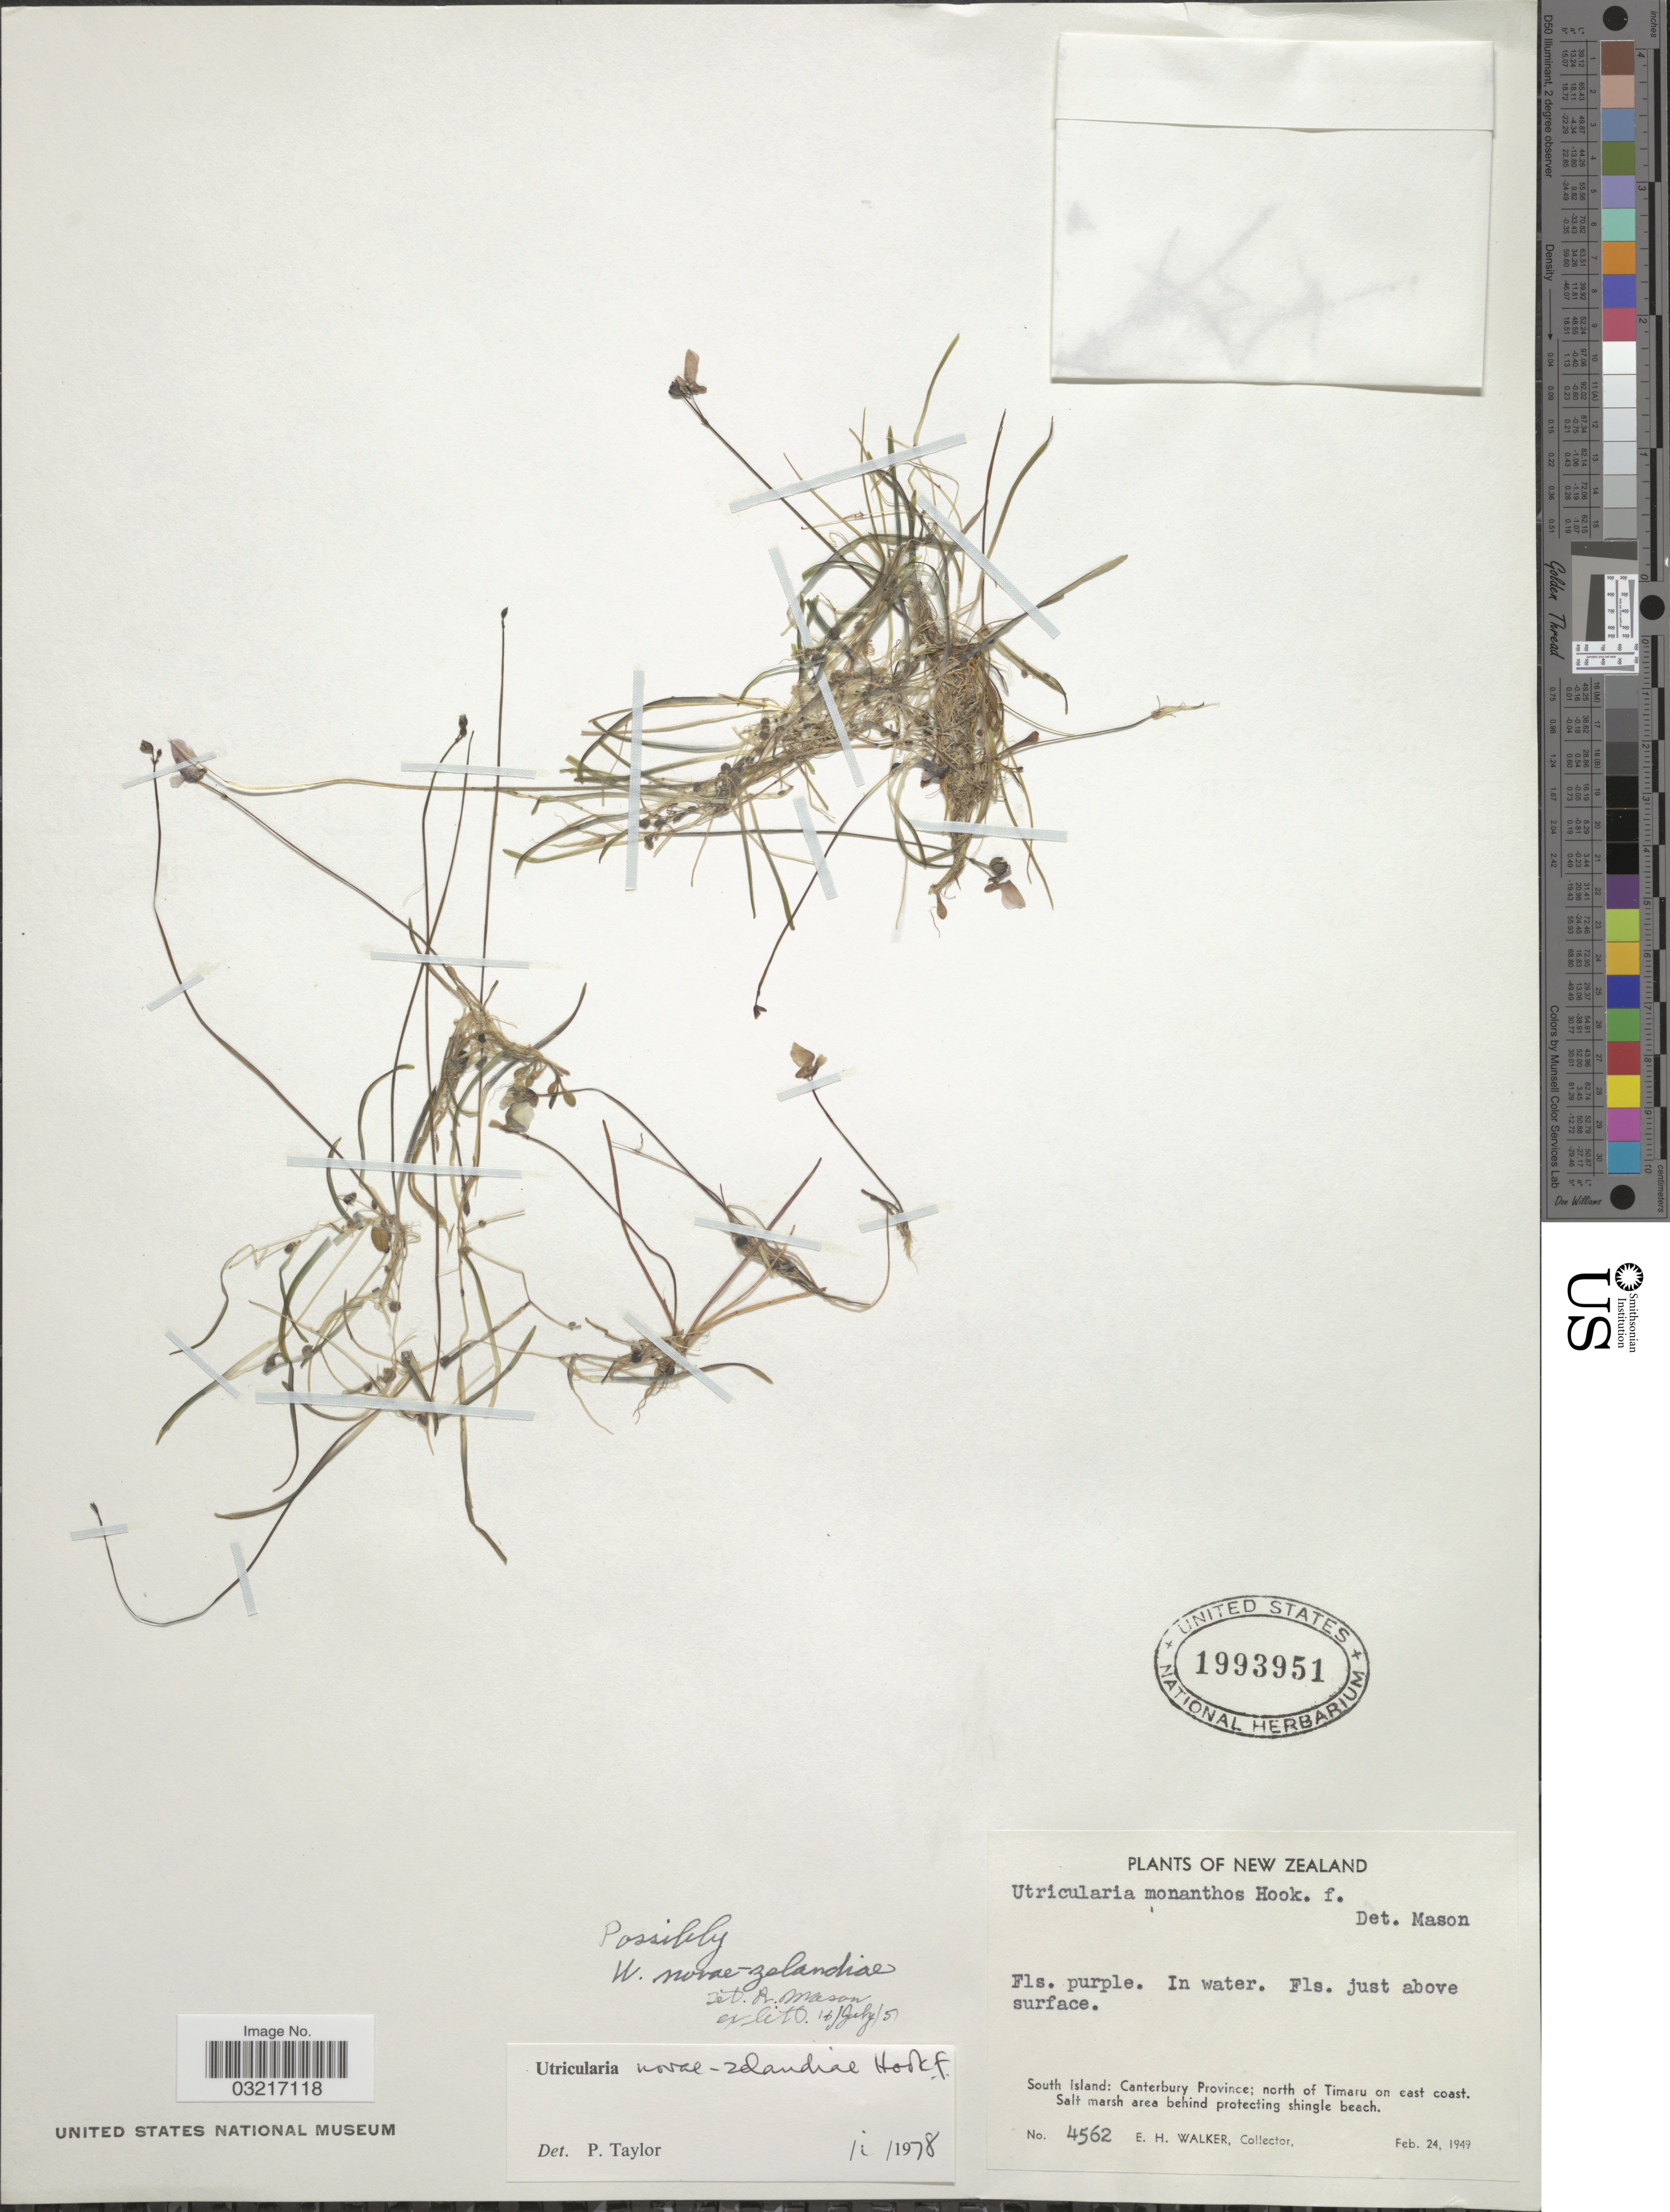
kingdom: Plantae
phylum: Tracheophyta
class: Magnoliopsida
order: Lamiales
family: Lentibulariaceae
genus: Utricularia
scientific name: Utricularia novae-zelandiae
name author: Hook. f.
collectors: E. H. Walker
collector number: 4562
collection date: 1949-02-24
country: New Zealand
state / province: Canterbury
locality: South Island: north of Timaru on east coast. Salt marsh area behind protecting shingle beach.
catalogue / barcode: US 1993951